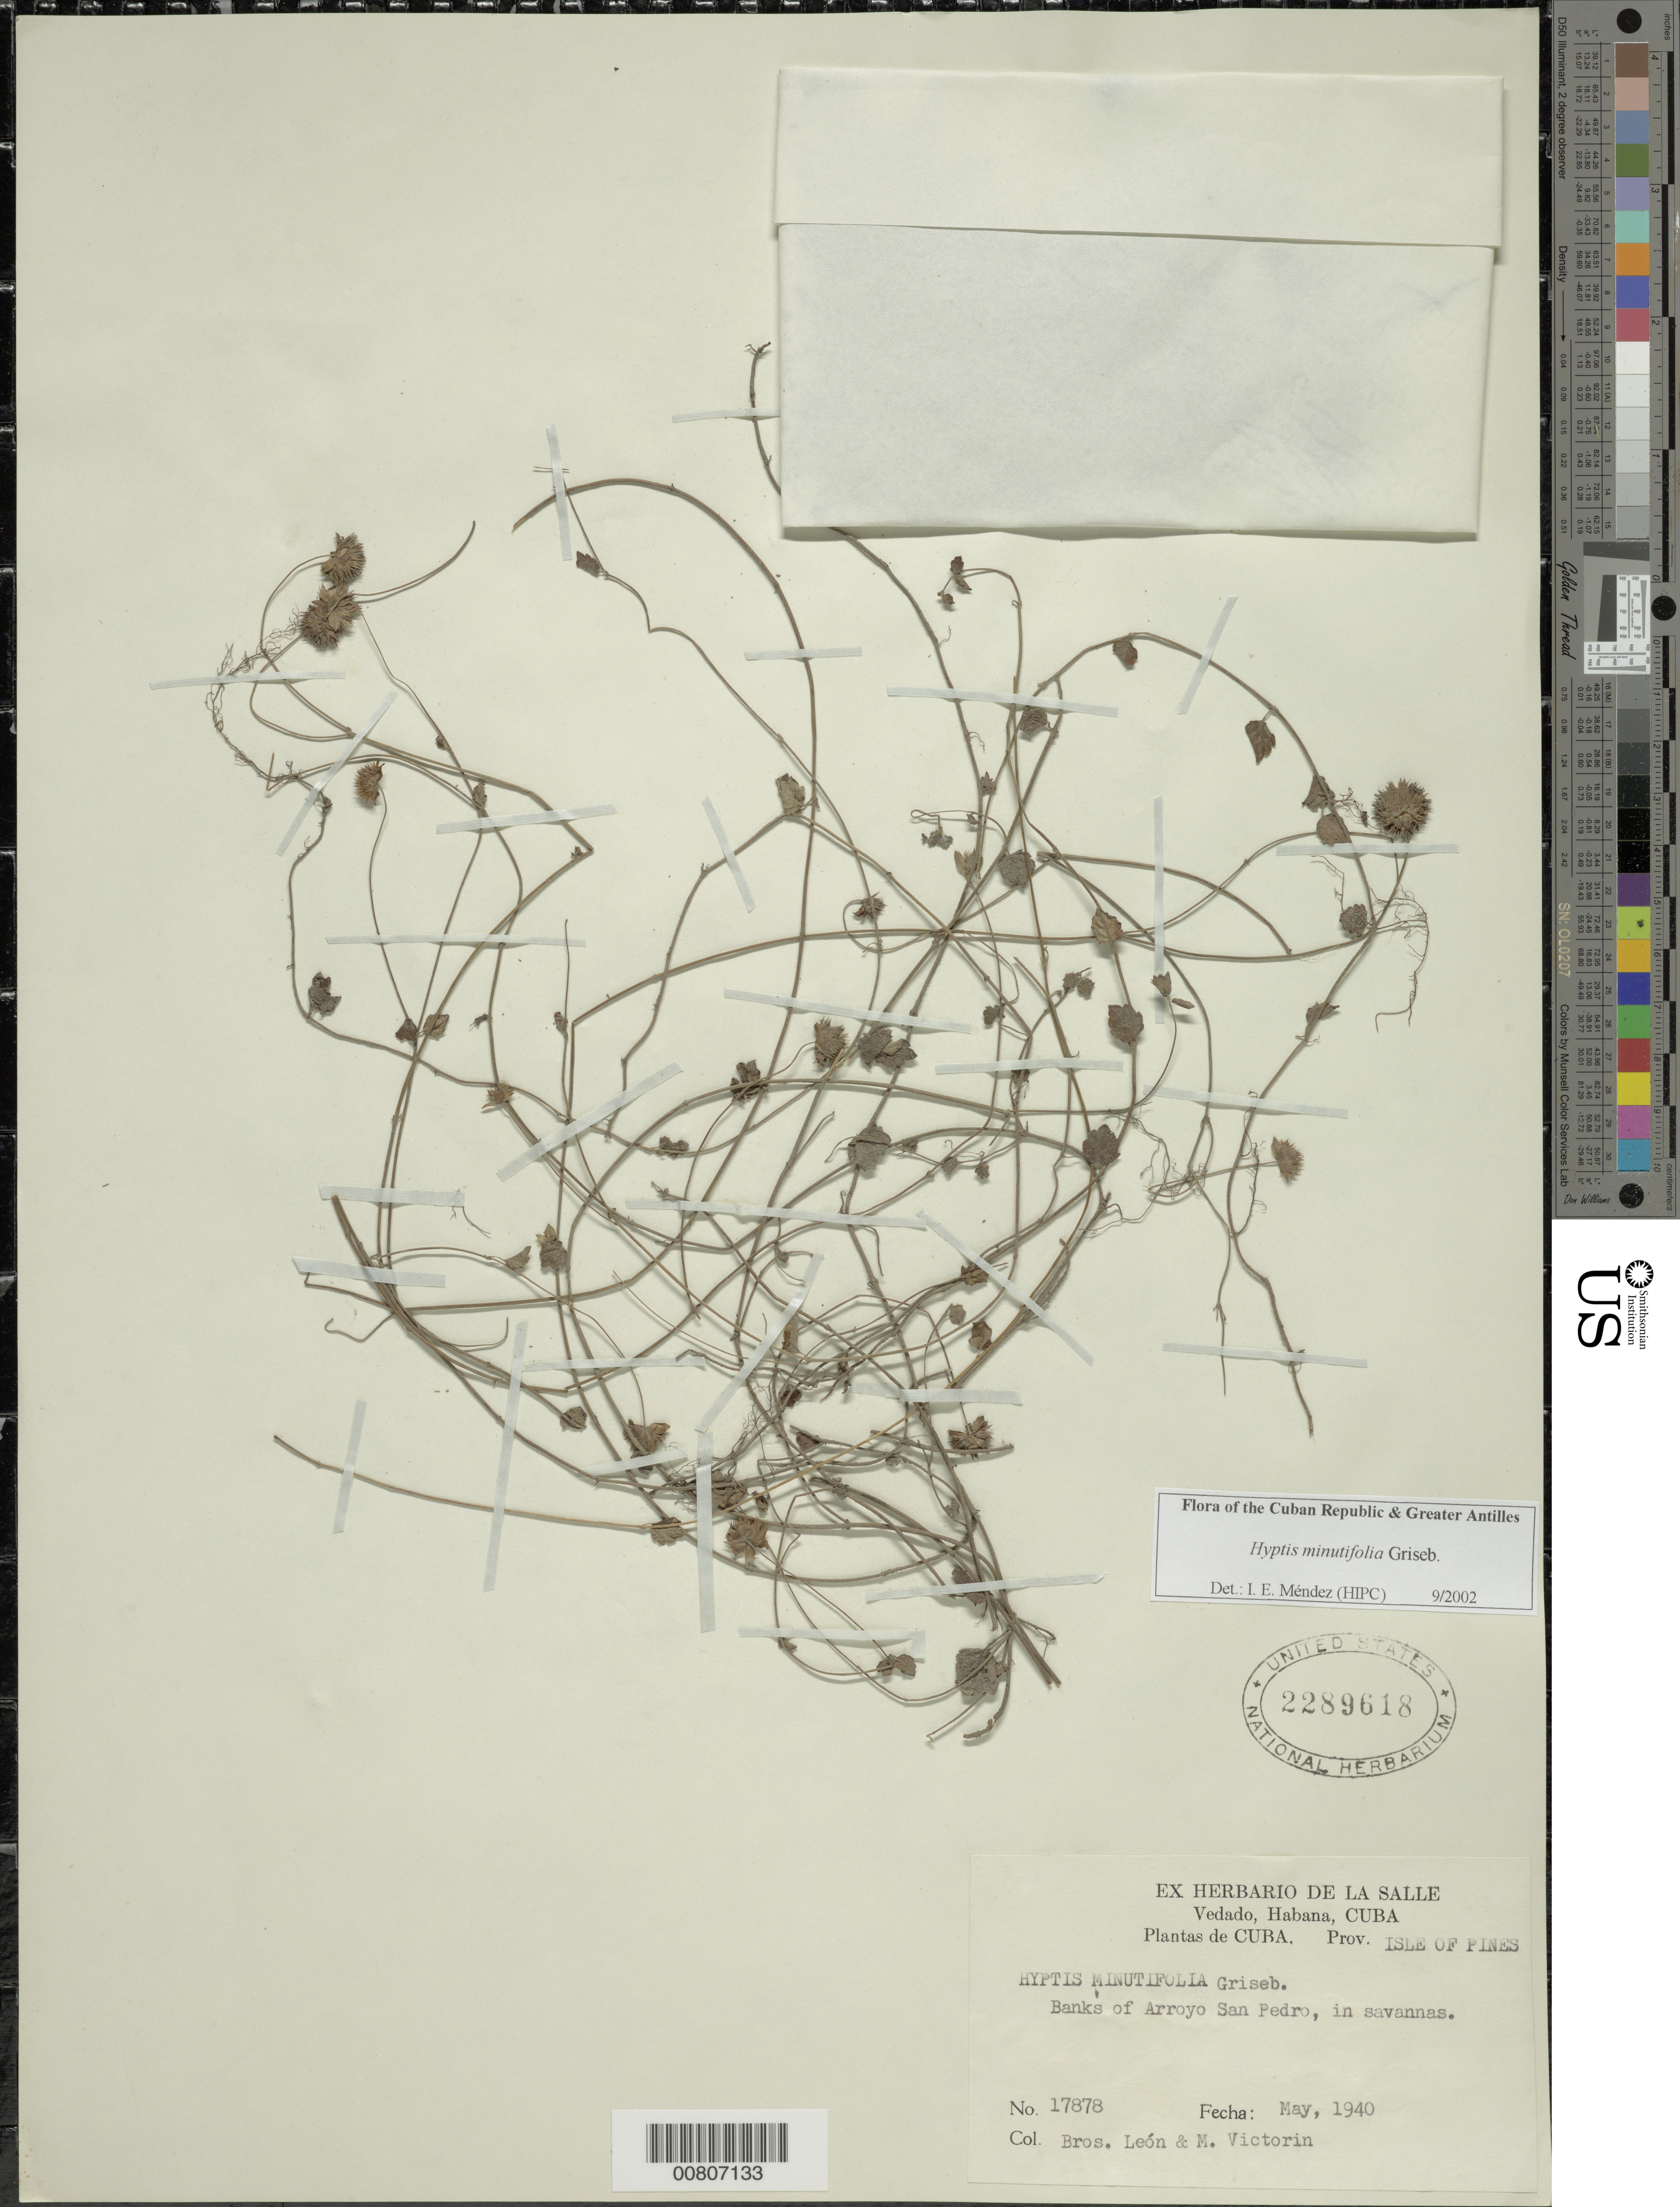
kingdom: Plantae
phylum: Tracheophyta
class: Magnoliopsida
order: Lamiales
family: Lamiaceae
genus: Hyptis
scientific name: Hyptis minutifolia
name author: Griseb.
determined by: Méndez, Isidro E., (HIPC)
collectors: Bro. León & F. Victorin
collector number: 17878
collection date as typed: May 1940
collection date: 1940-05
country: Cuba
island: Isla de la Juventud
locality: Isle of Pines, Arroyo San Pedro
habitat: Savannas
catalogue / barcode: US 2289618